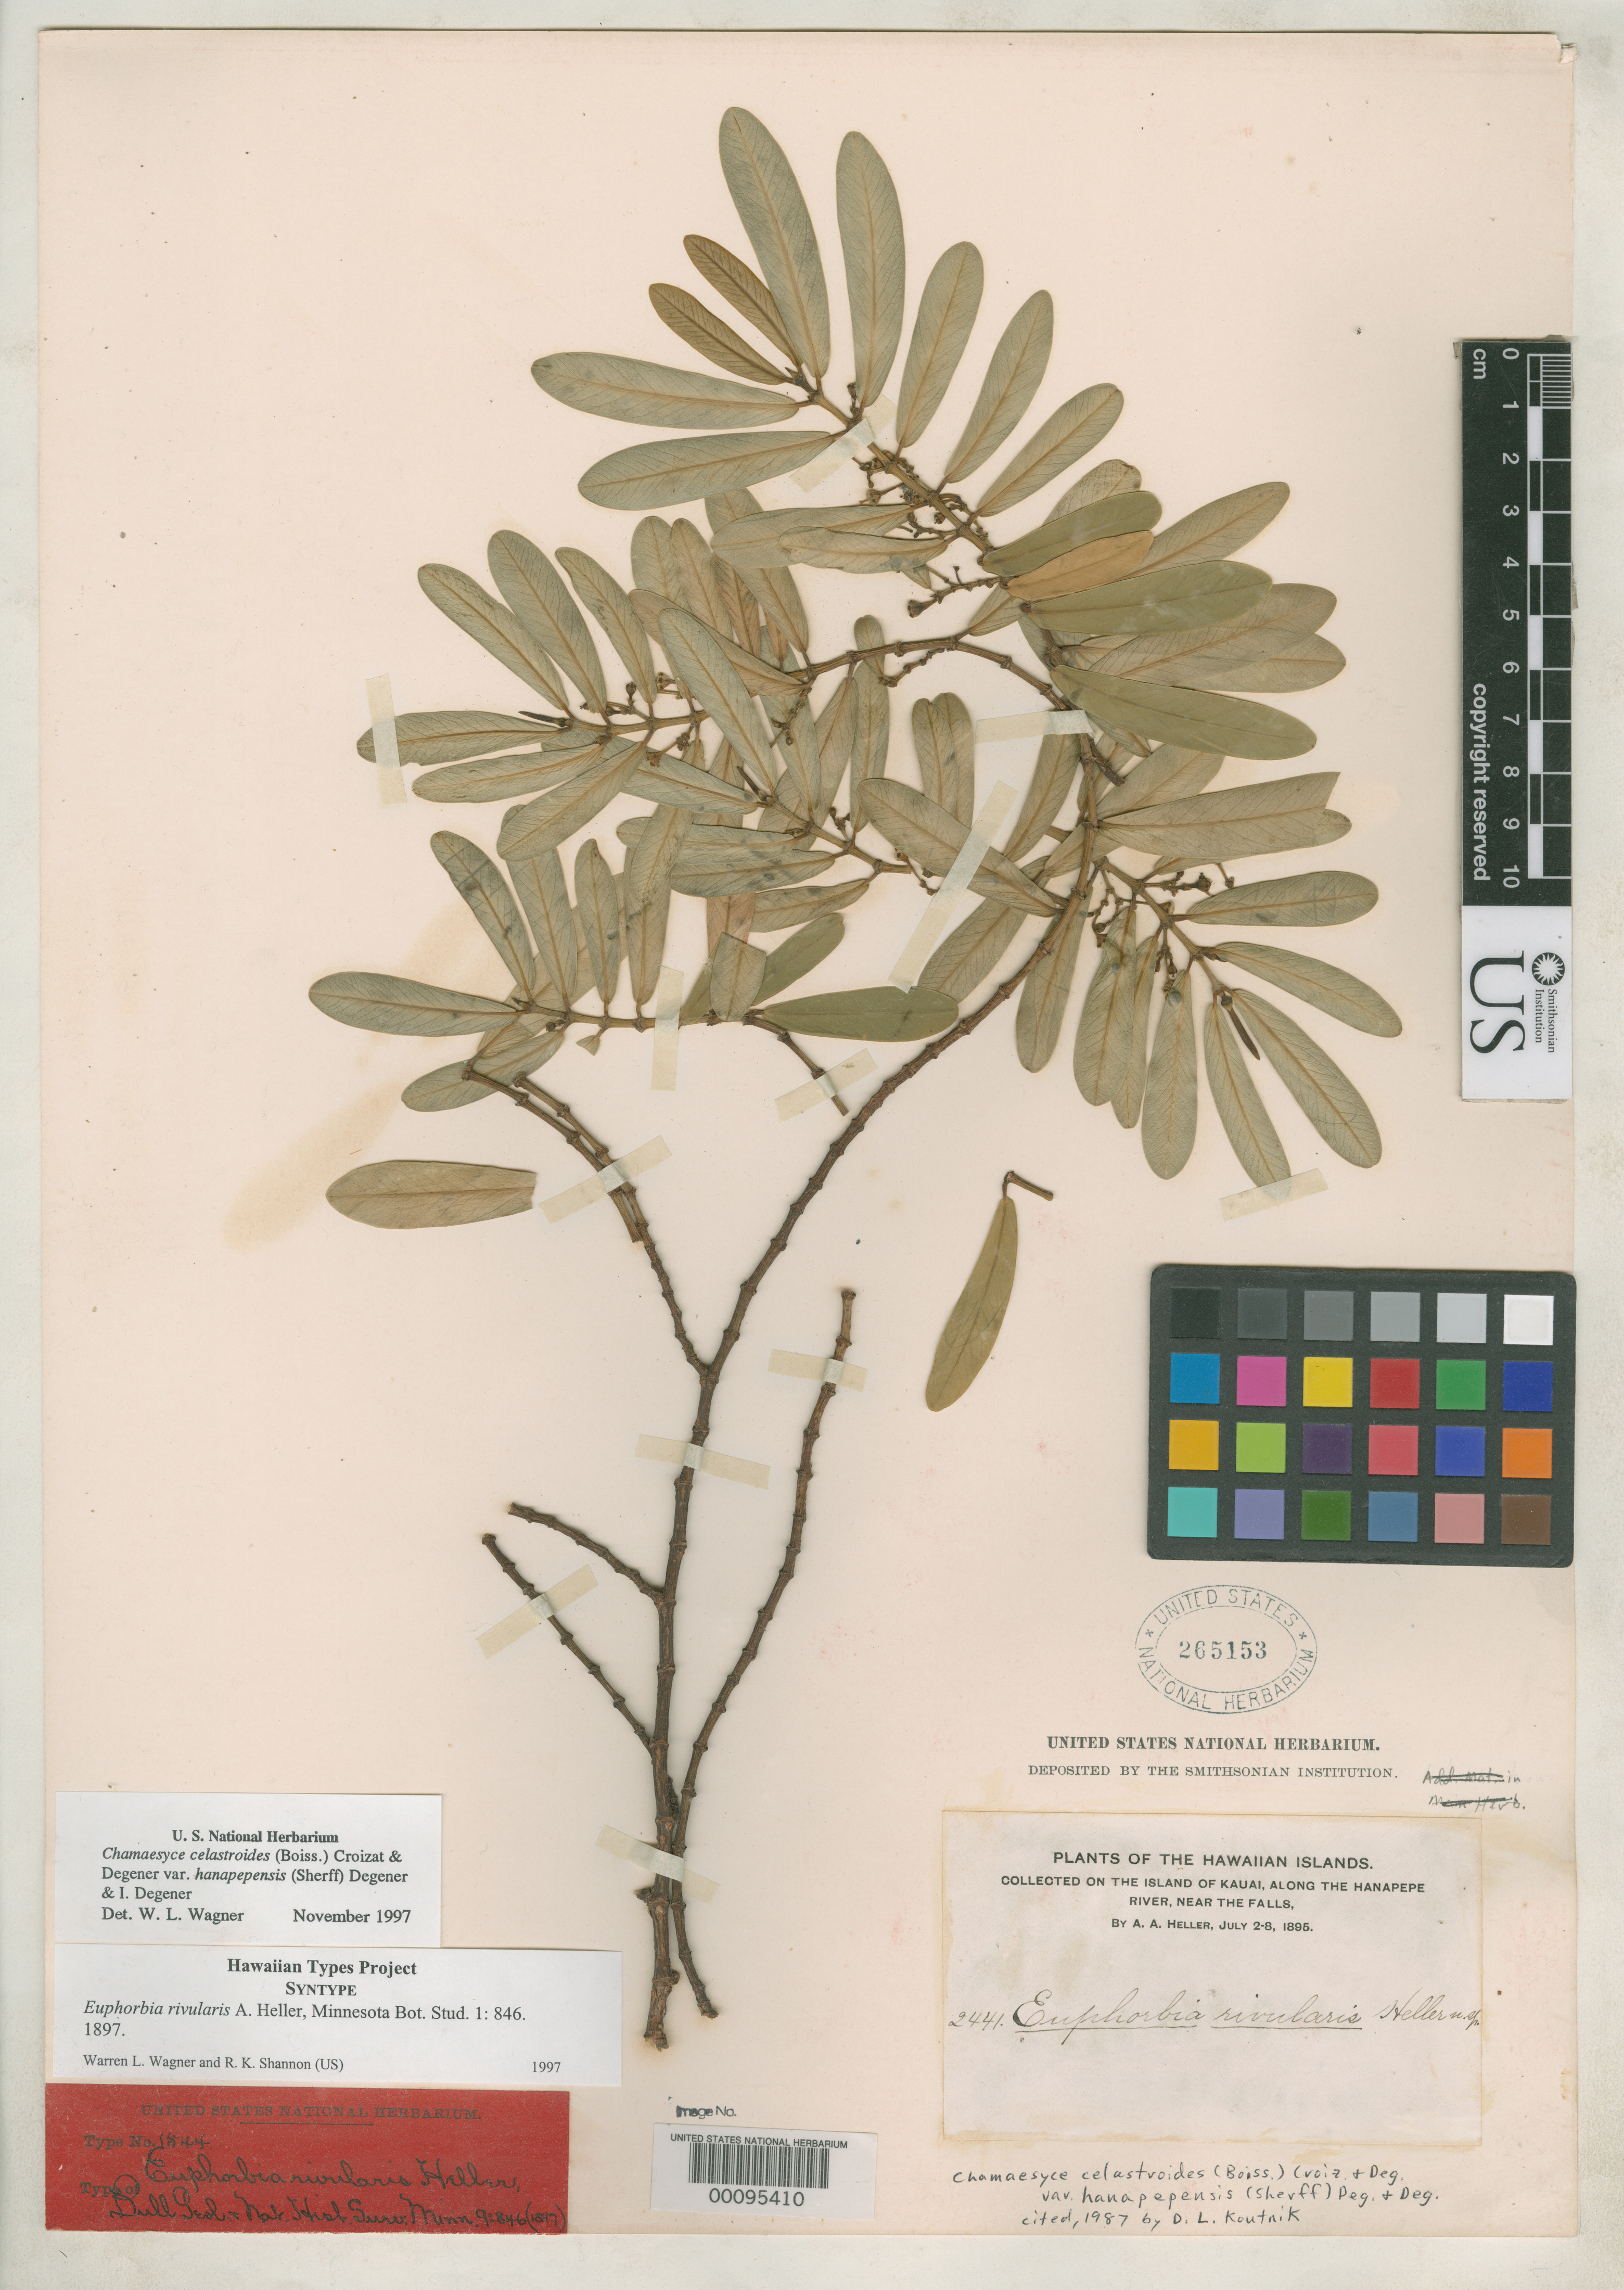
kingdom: Plantae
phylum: Tracheophyta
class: Magnoliopsida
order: Malpighiales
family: Euphorbiaceae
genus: Euphorbia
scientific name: Euphorbia rivularis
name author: A. Heller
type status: Isolectotype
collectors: A. A. Heller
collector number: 2441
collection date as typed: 02 Jul 1895 to 08 Jul 1895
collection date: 1895-07-02/1895-07-08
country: United States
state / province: Hawaii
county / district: Kauai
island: Kaua'i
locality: Along Hanapepe River.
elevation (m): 183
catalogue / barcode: US 265153